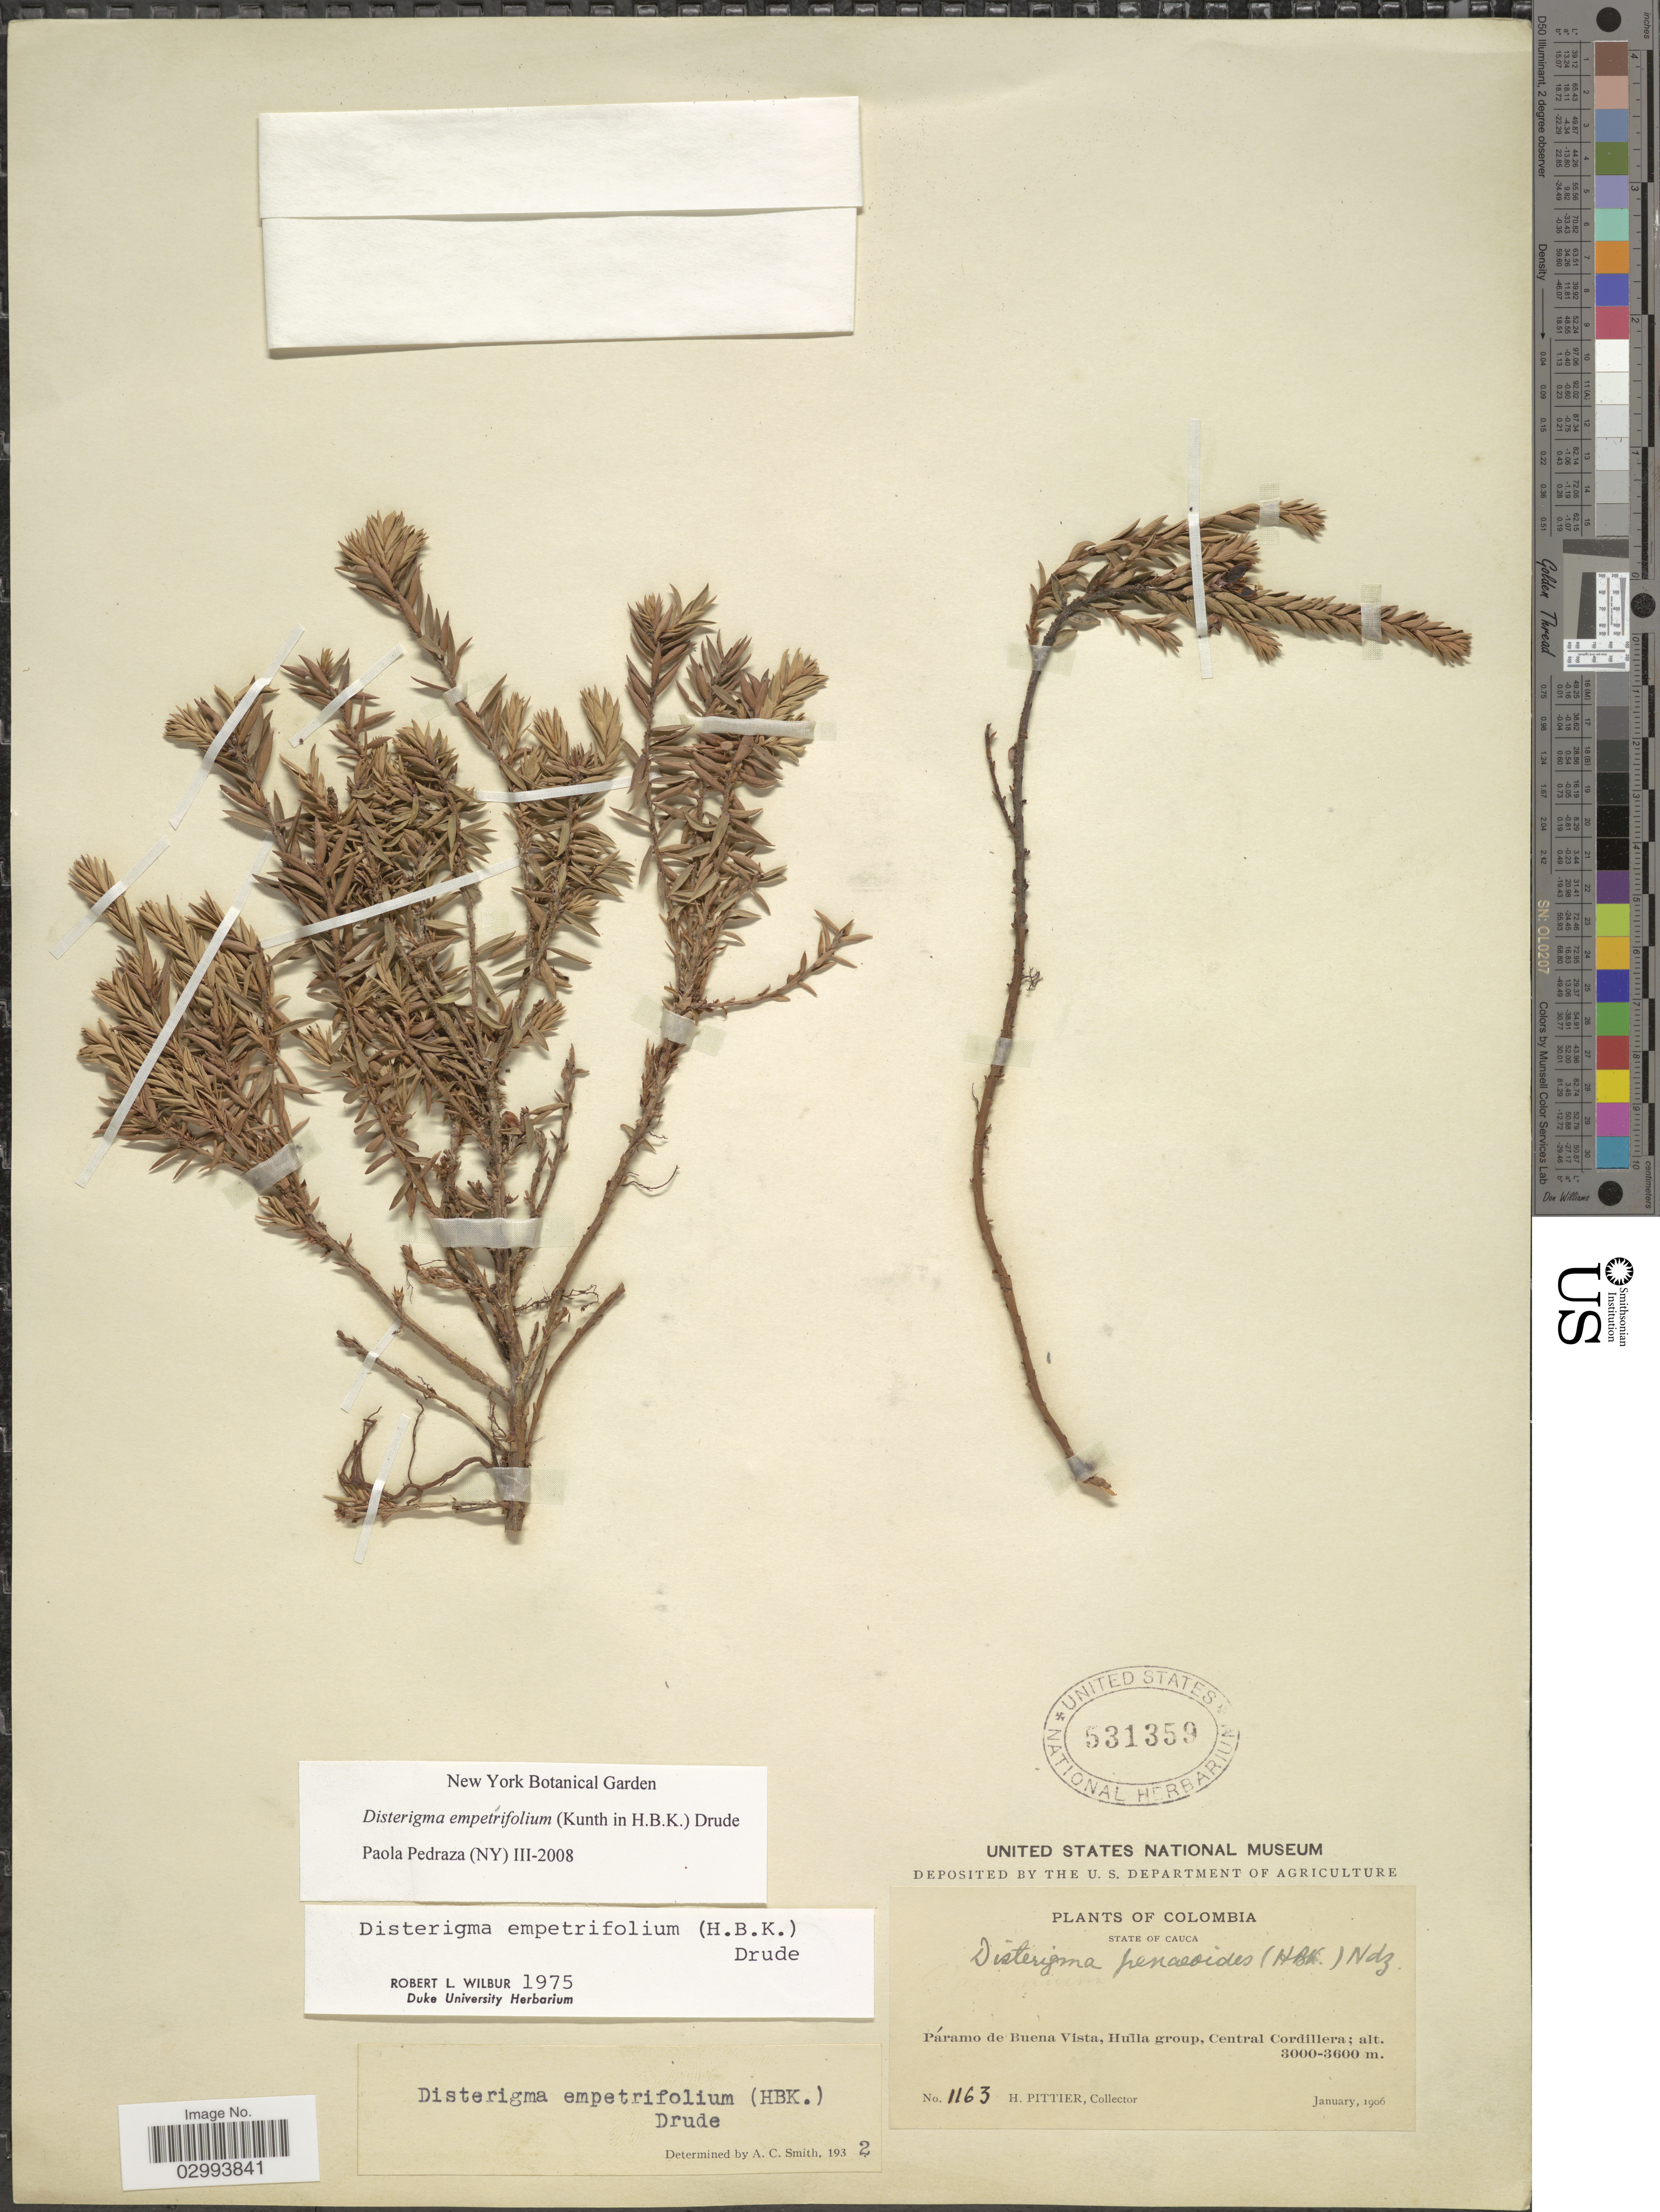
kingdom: Plantae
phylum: Tracheophyta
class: Magnoliopsida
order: Ericales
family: Ericaceae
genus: Disterigma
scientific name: Disterigma empetrifolium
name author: (Kunth) Drude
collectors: H. F. Pittier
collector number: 1163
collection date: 1906-01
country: Colombia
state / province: Cauca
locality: State of Cauca. Páramo de Buena Vista, Huila group, Central Cordillera.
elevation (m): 3000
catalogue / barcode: US 531359